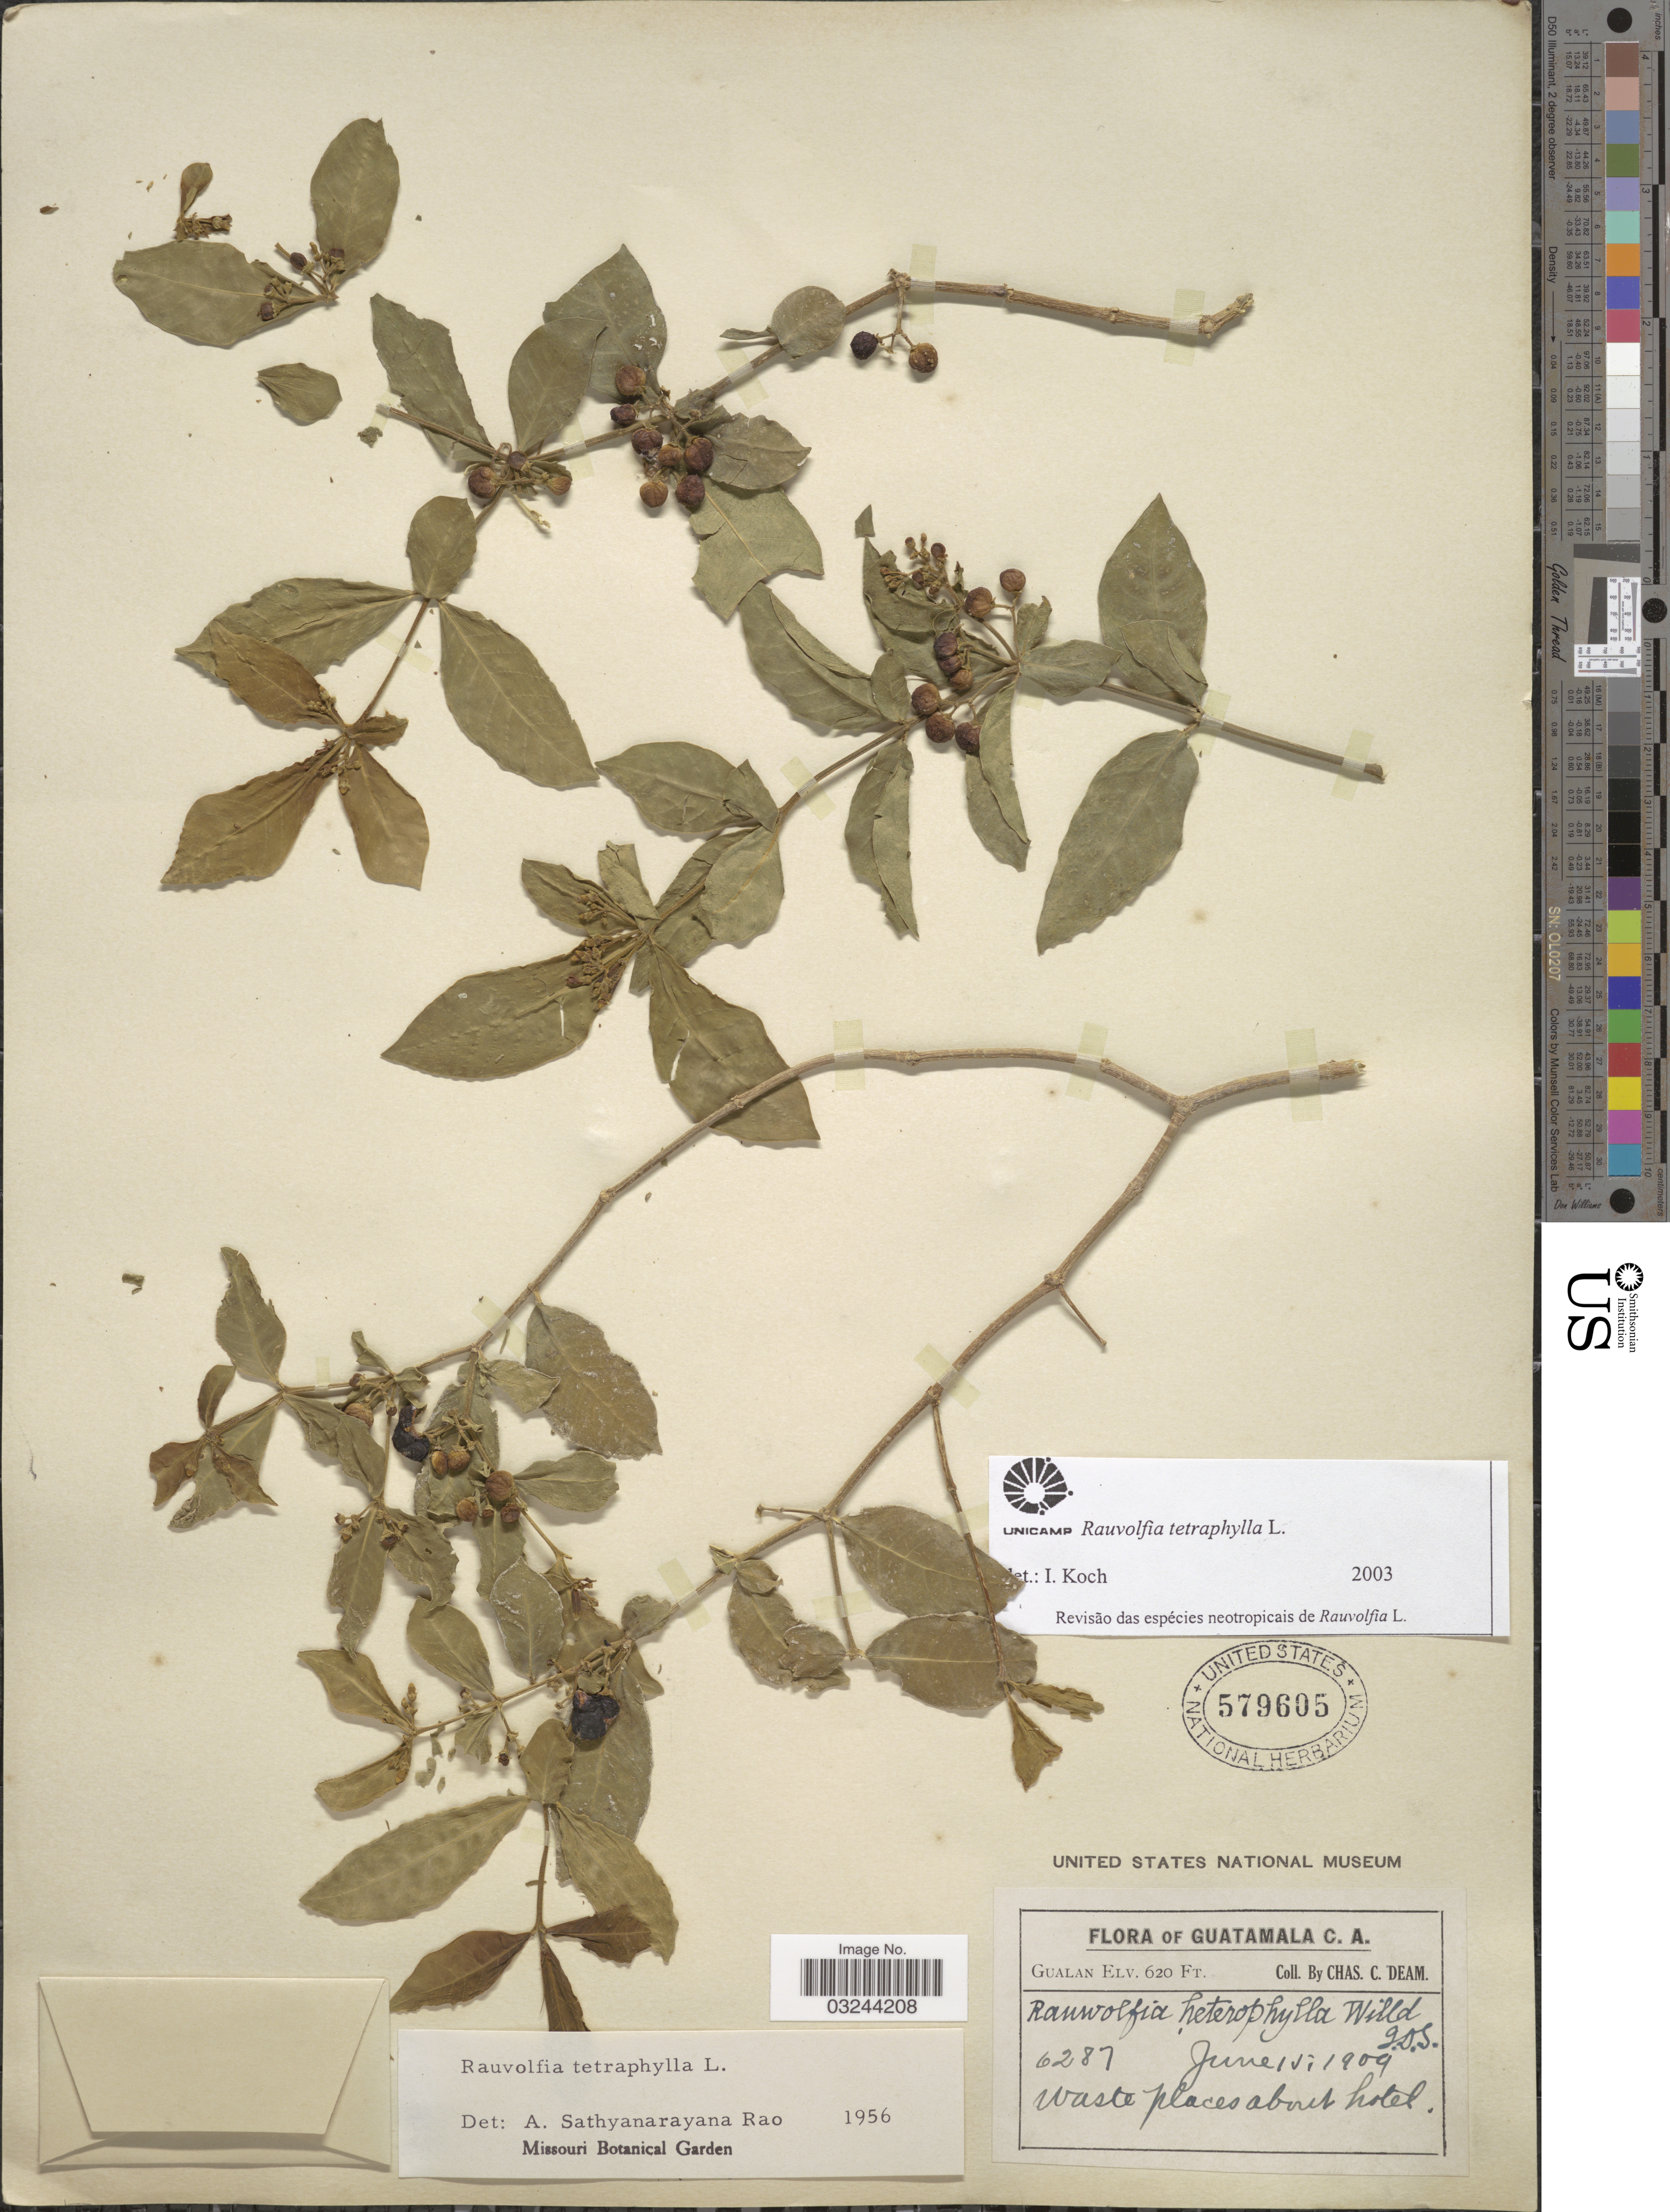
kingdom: Plantae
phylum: Tracheophyta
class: Magnoliopsida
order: Gentianales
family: Apocynaceae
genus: Rauvolfia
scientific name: Rauvolfia tetraphylla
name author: L.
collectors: C. C. Deam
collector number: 6287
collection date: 1909-06-15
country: Guatemala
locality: Gualan, waste places about hotel.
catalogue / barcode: US 579605